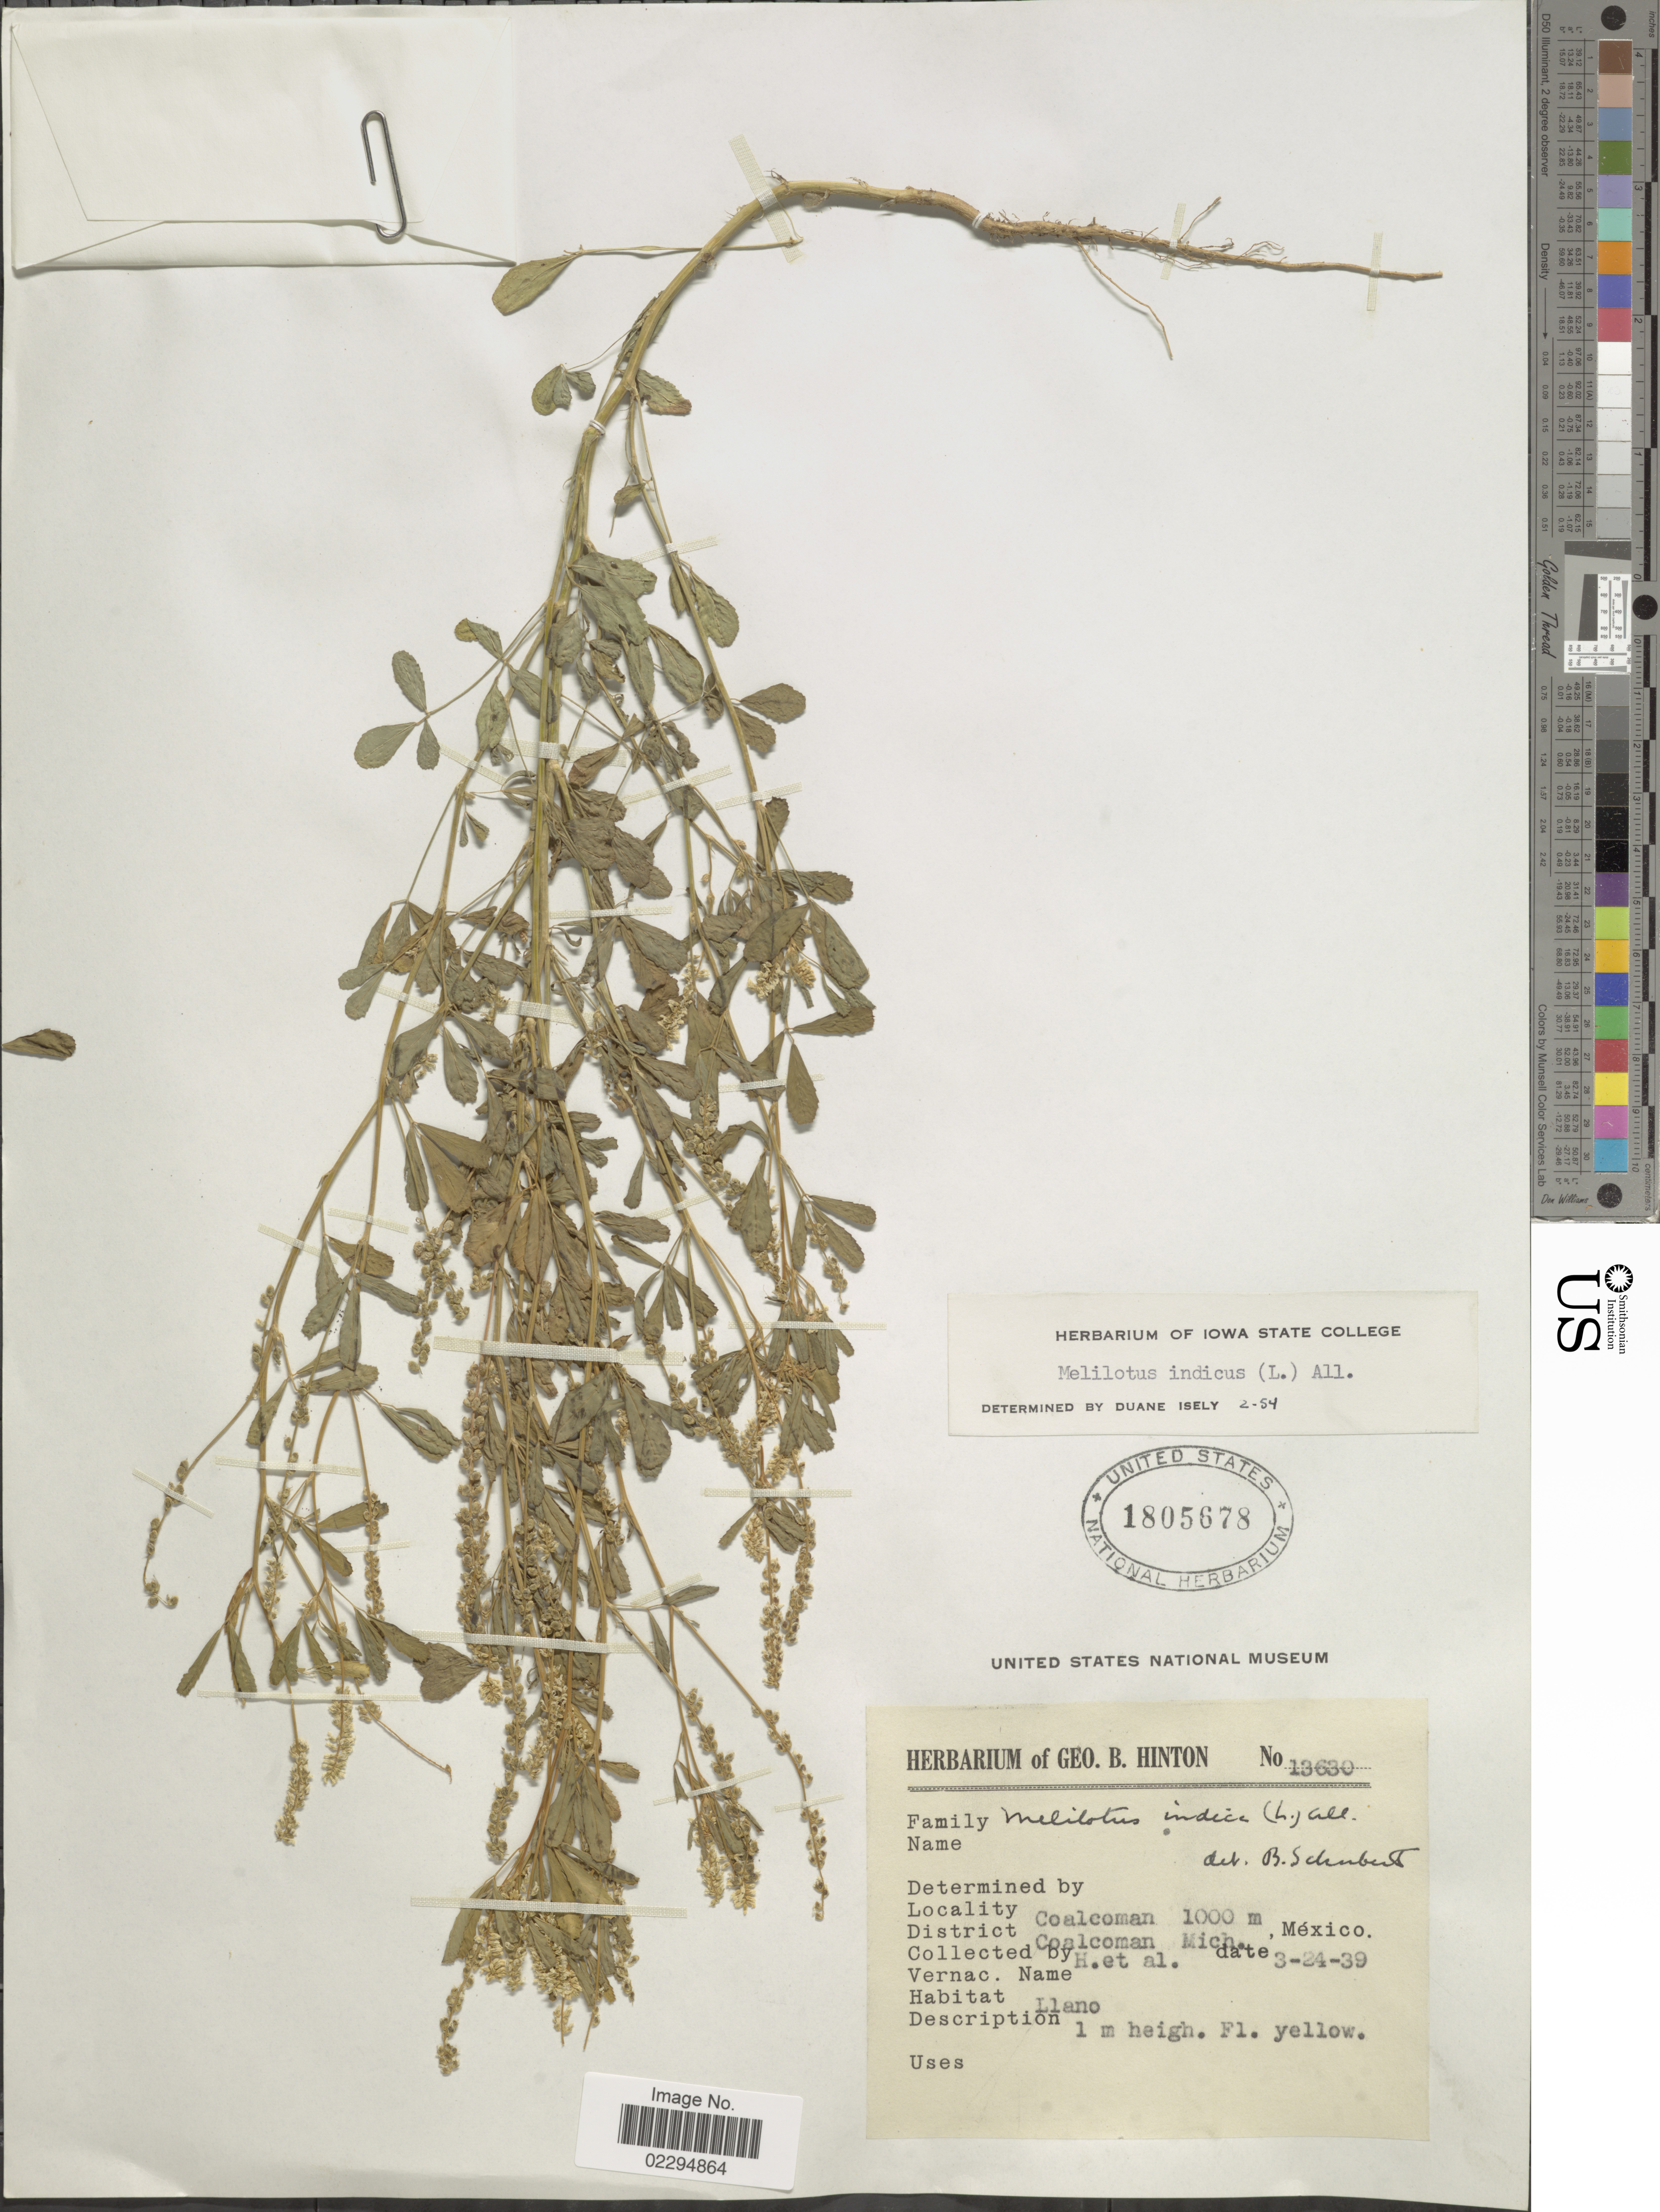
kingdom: Plantae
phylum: Tracheophyta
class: Magnoliopsida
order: Fabales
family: Fabaceae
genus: Melilotus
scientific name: Melilotus indicus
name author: (L.) All.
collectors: G. B. Hinton & et al.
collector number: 13630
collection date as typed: Transcribed d/m/y: 24/3/39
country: United States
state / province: Michigan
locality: Coalcoman, District Coalcoman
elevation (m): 1000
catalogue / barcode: US 1805678